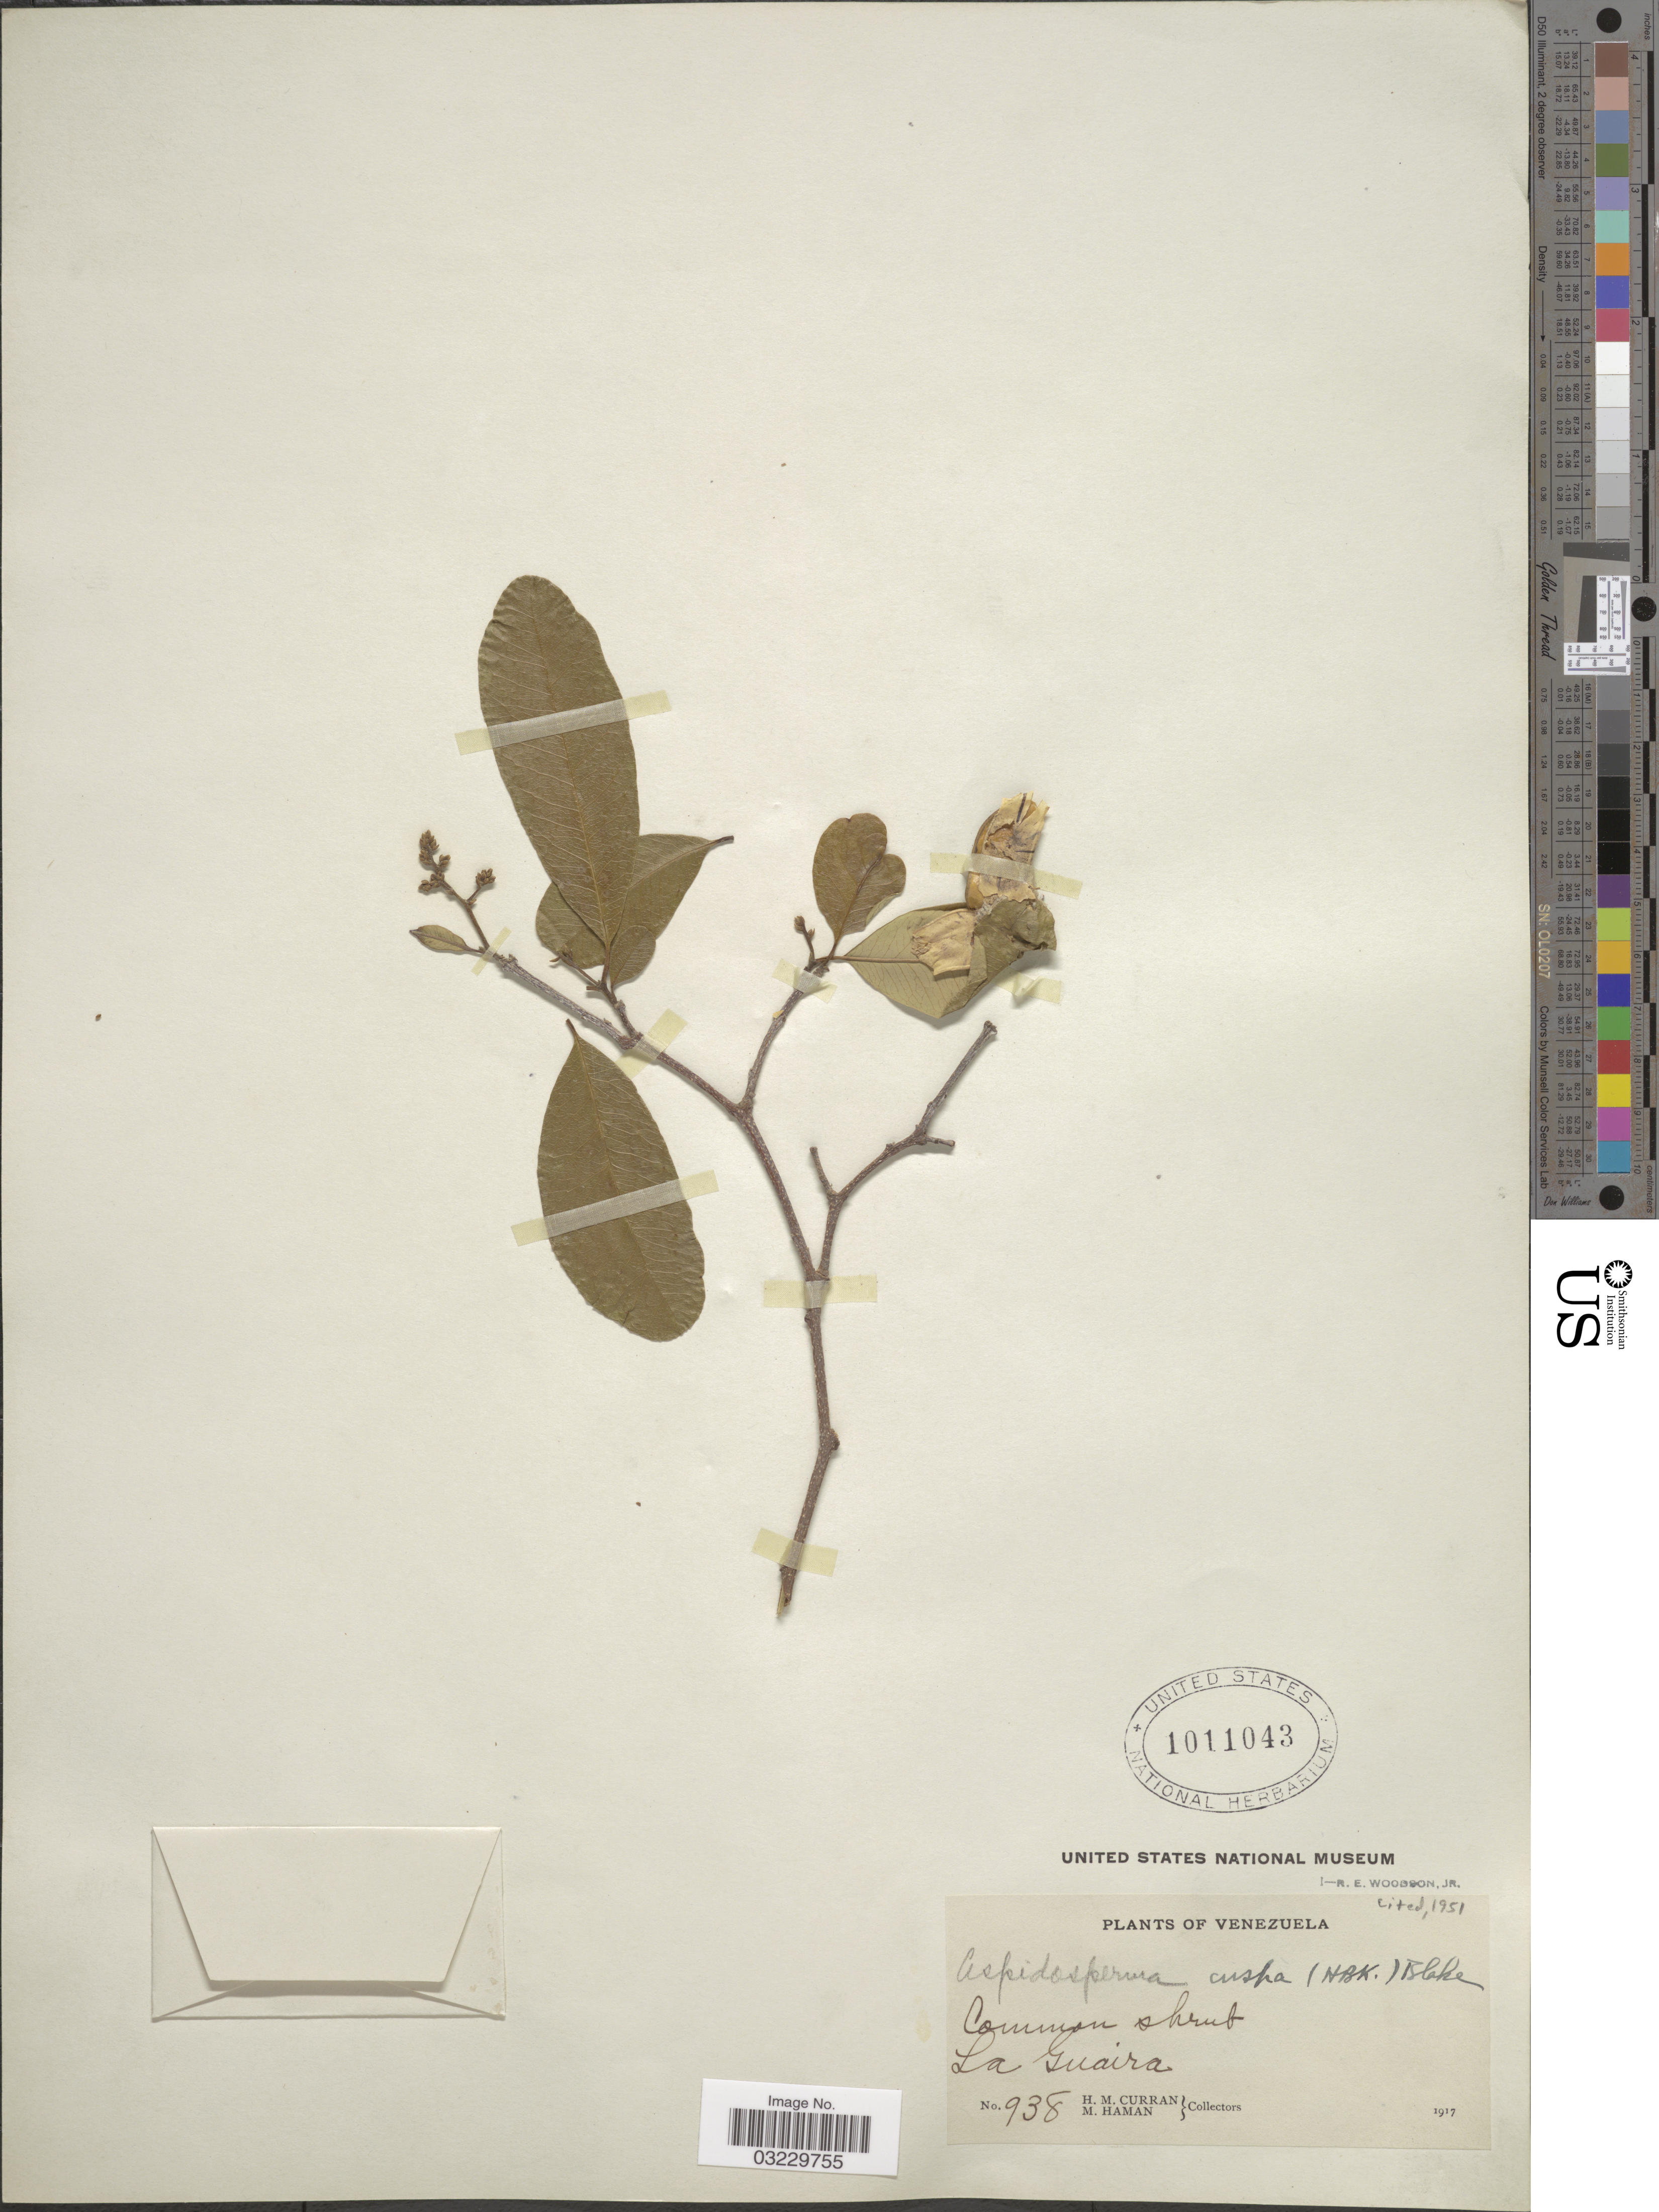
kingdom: Plantae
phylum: Tracheophyta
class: Magnoliopsida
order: Gentianales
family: Apocynaceae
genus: Aspidosperma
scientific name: Aspidosperma cuspa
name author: (Kunth) S.F. Blake ex Pittier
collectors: H. M. Curran & M. Haman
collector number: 938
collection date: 1917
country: Venezuela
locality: La Guaira.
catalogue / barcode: US 1011043